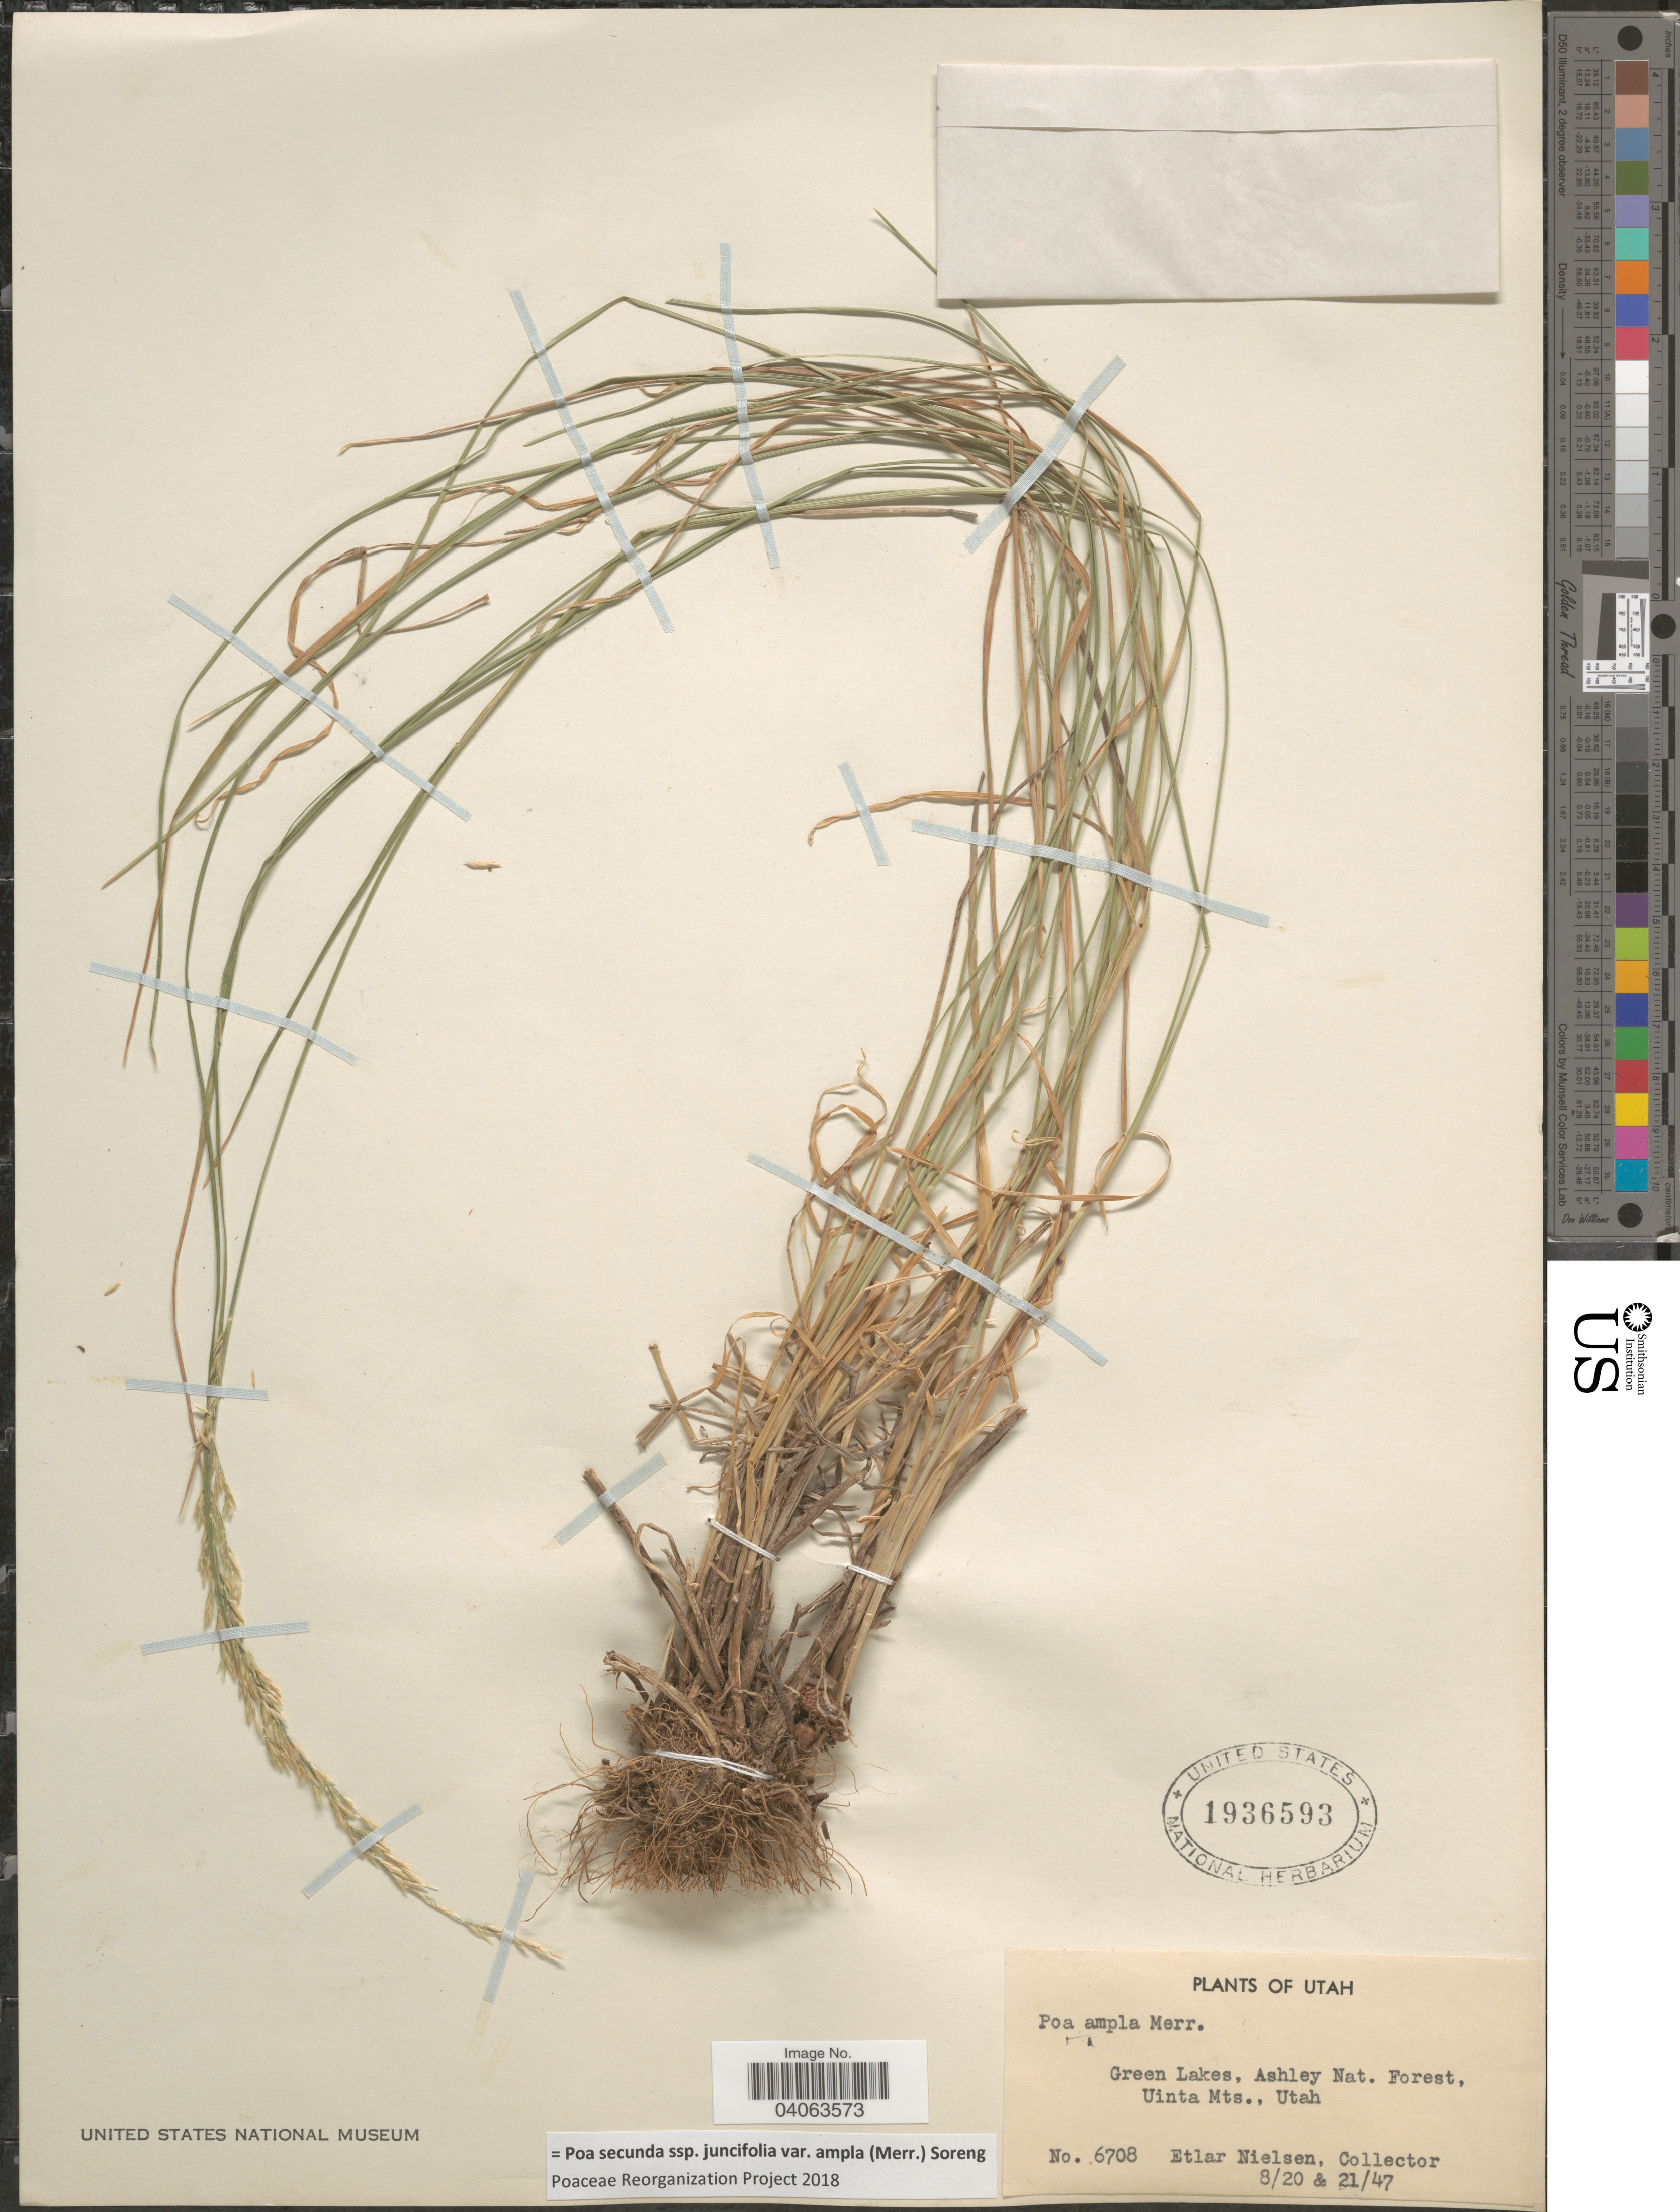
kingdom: Plantae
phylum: Tracheophyta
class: Liliopsida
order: Poales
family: Poaceae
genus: Poa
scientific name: Poa secunda subsp. juncifolia var. ampla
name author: (Merr.) Soreng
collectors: E. Nielsen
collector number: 6708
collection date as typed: Transcribed d/m/y: 20/8/21 to 20/8/47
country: United States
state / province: Utah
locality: Green Lakes, Ashley Nat. Forest, Uinta Mts.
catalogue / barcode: US 1936593